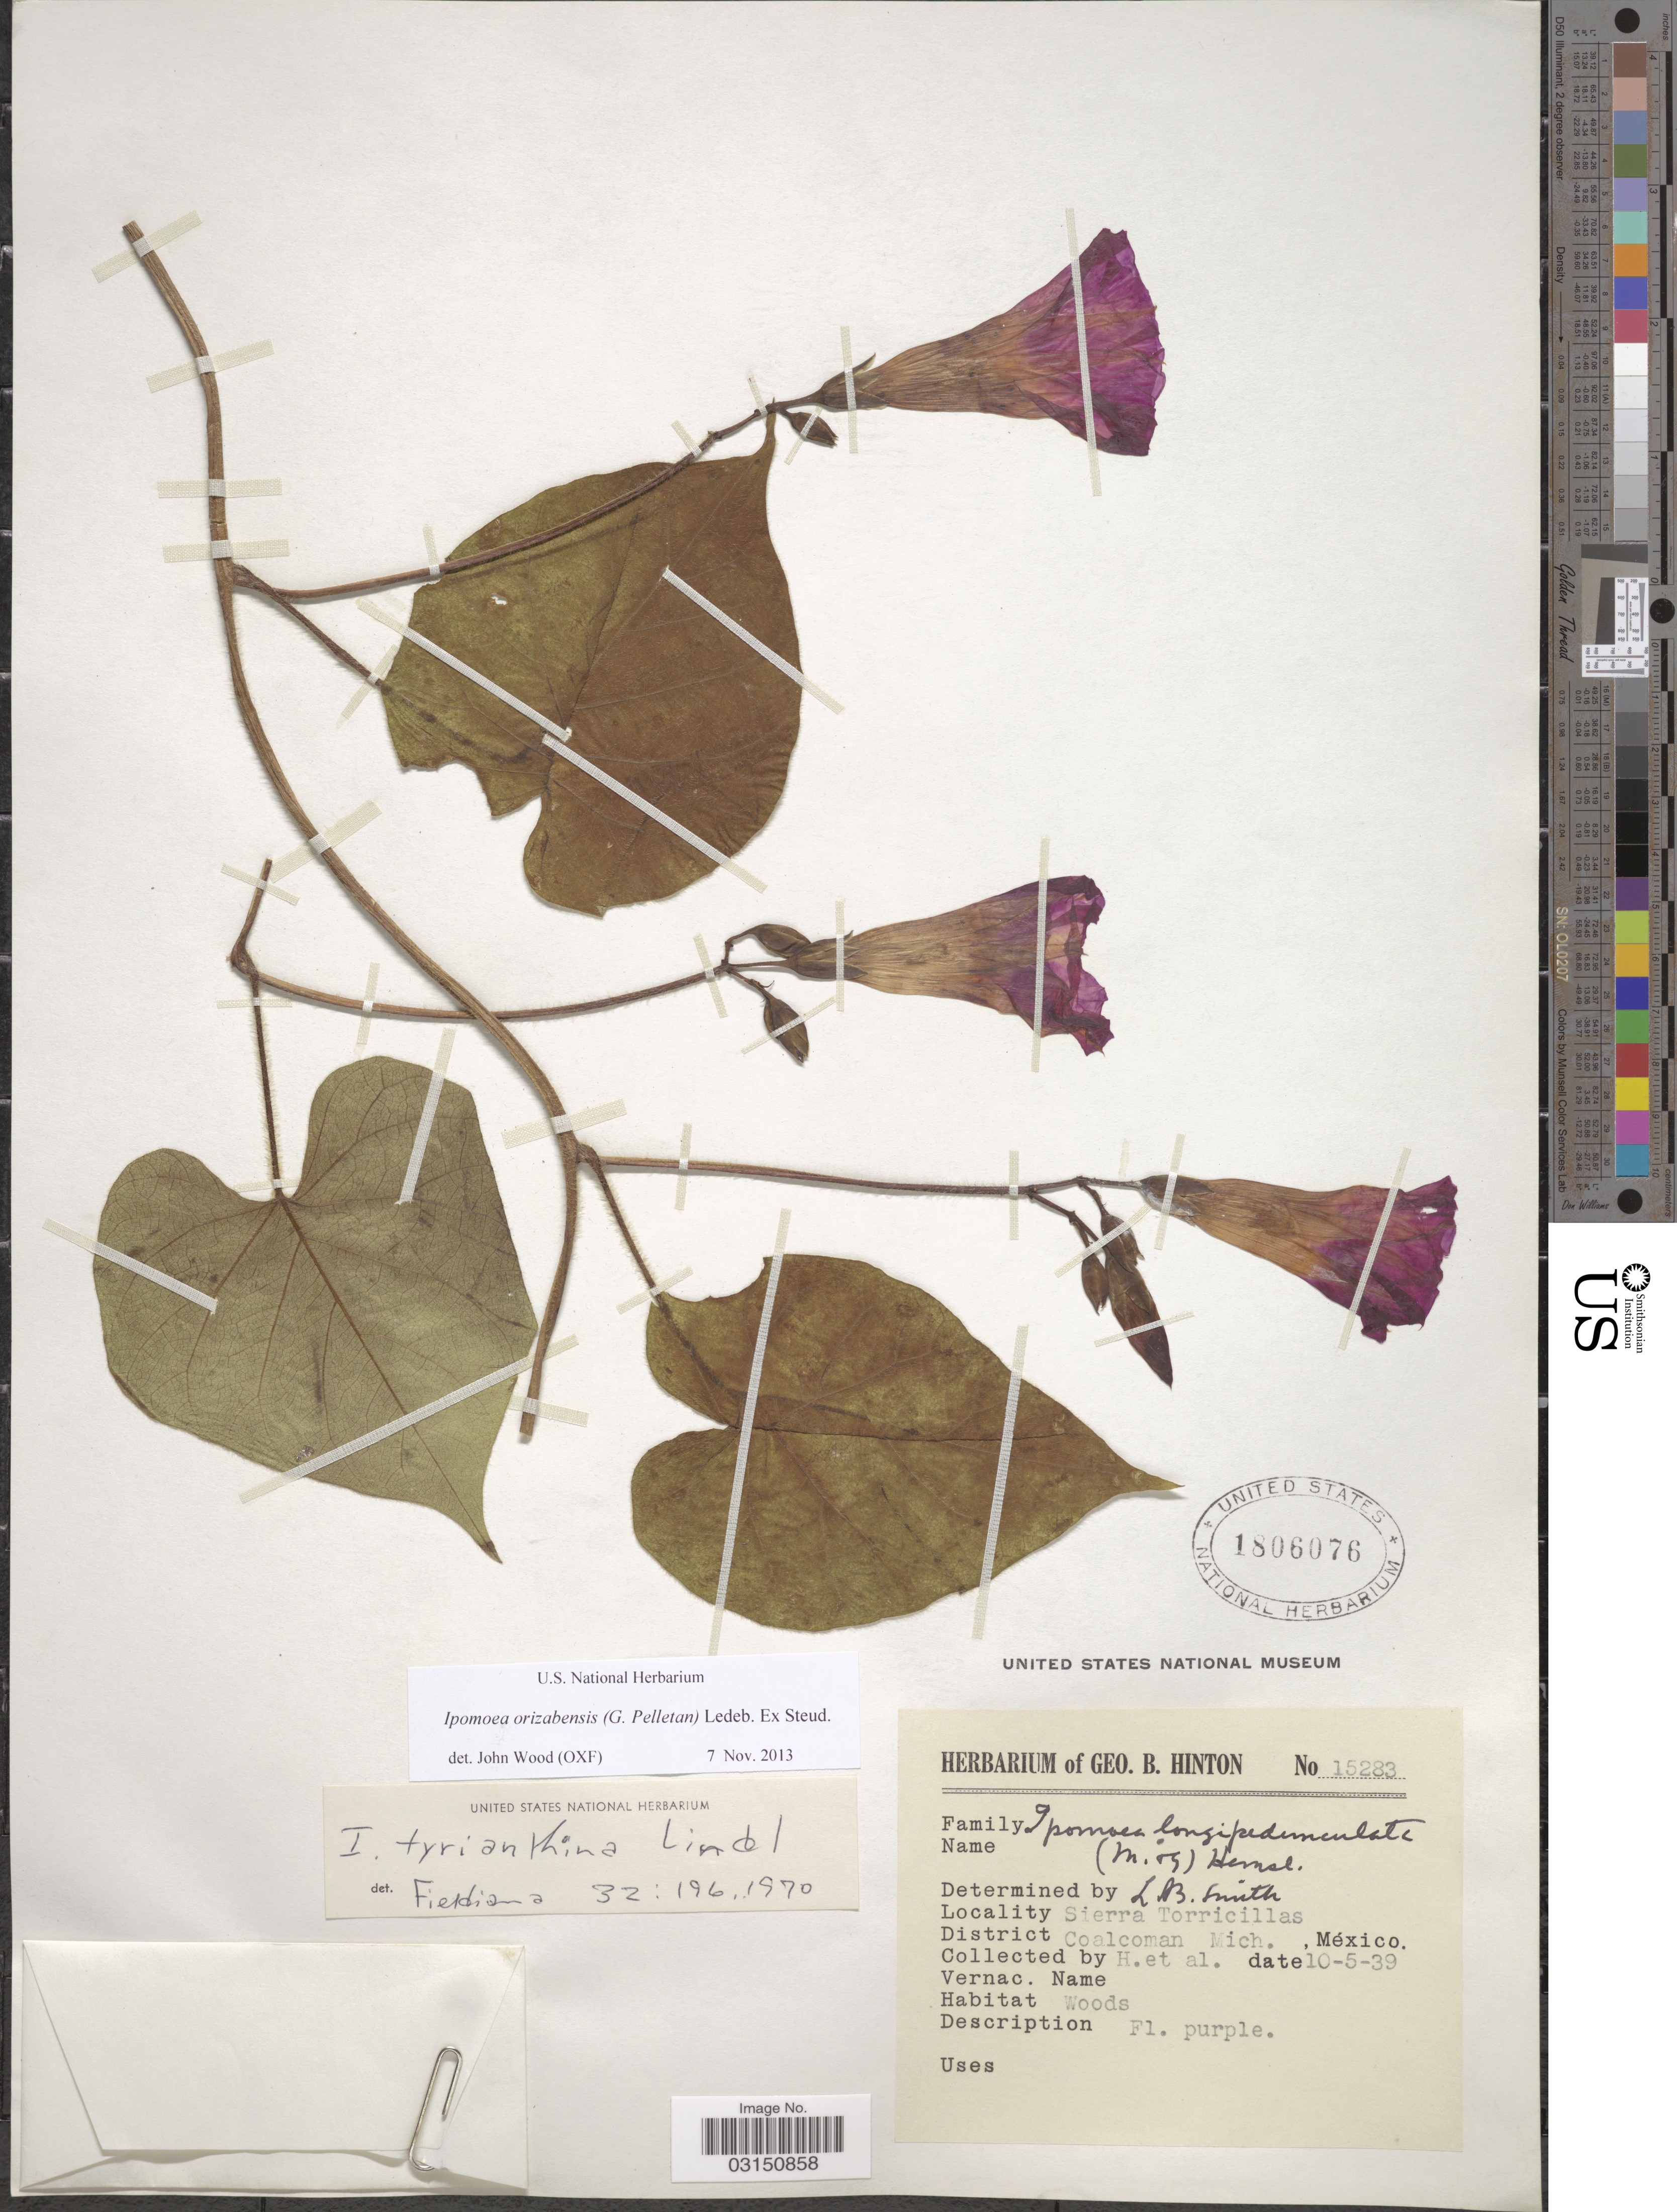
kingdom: Plantae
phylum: Tracheophyta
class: Magnoliopsida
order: Solanales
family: Convolvulaceae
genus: Ipomoea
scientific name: Ipomoea orizabensis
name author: (G. Pelletan) Ledeb. ex Steud.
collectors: G. B. Hinton & et al.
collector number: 15283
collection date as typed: Transcribed d/m/y: 10/5/39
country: Mexico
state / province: Michoacán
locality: Sierra Torricillas. District Coalcoman.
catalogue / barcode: US 1806076